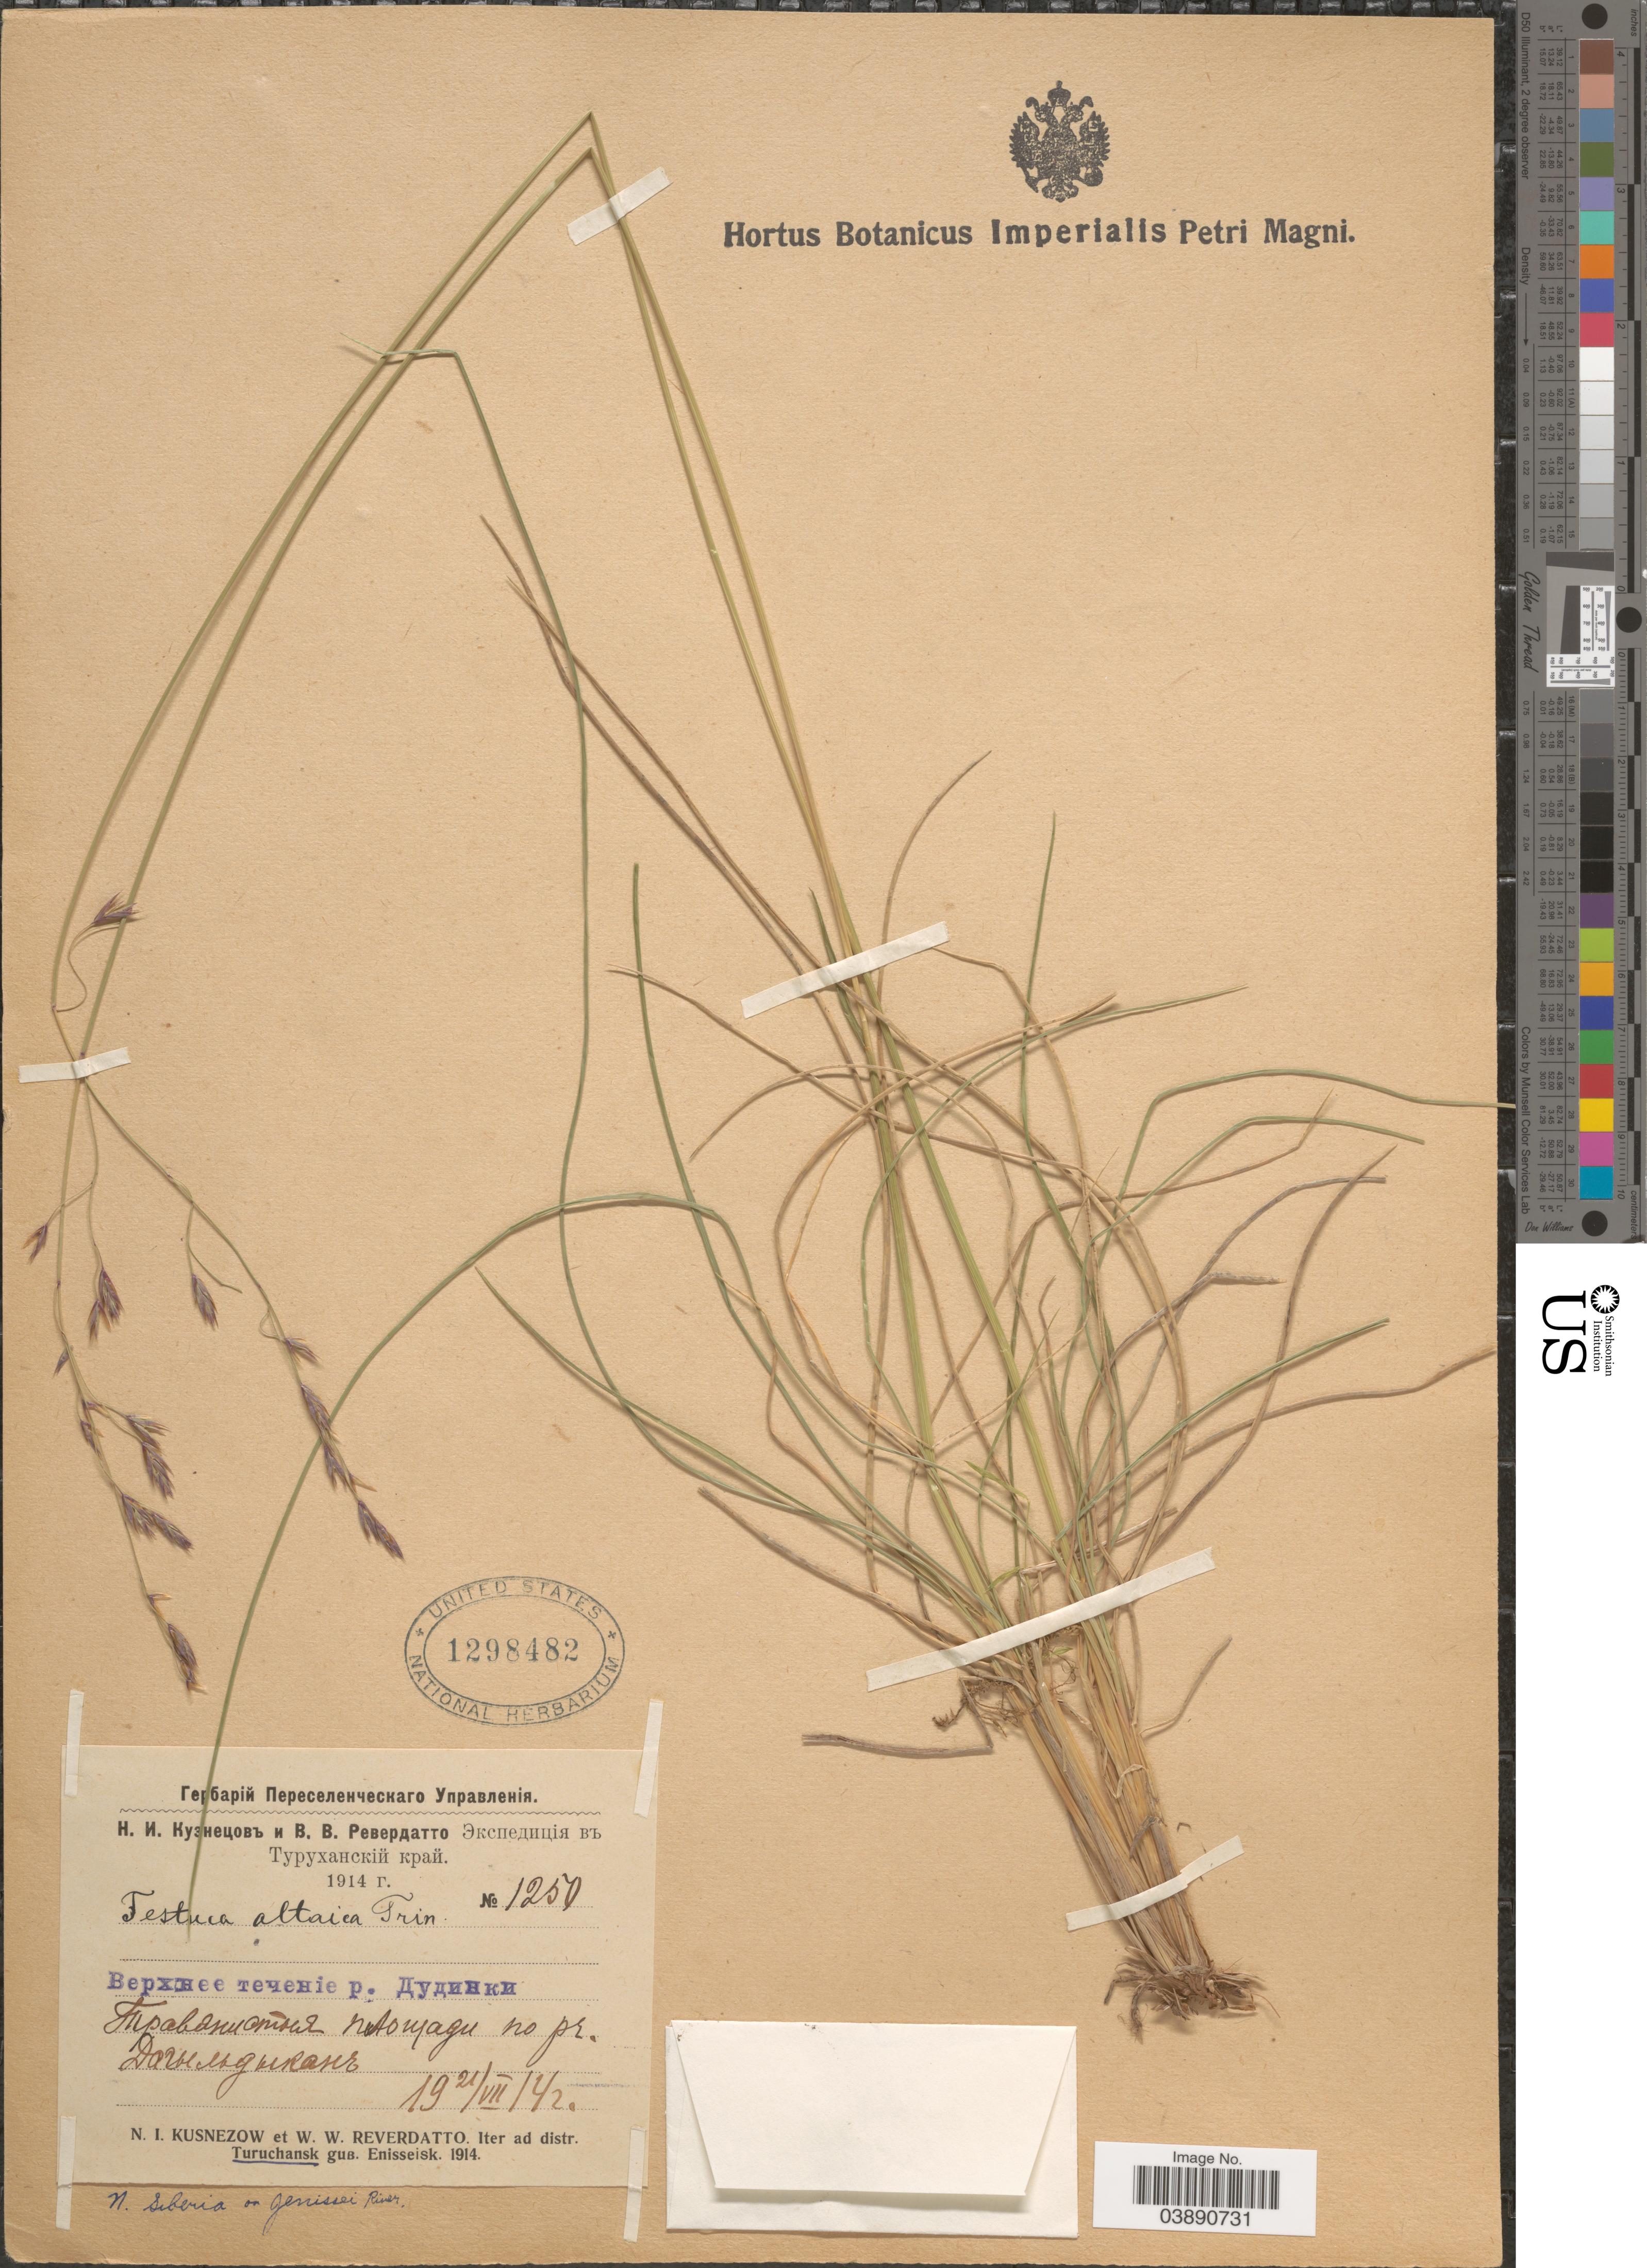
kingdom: Plantae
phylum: Tracheophyta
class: Liliopsida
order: Poales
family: Poaceae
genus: Festuca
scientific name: Festuca altaica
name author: Trin.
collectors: N. Kusnezow & V. Reverdatto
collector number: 1250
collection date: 1942-07-21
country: Russian Federation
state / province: Krasnoyarsk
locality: Iter ad distr. Turuchansk gub. Enisseisk. N. Siberia on Jennissei River. Turukhanskiy Distrikt, river Dudinka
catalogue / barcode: US 1298482